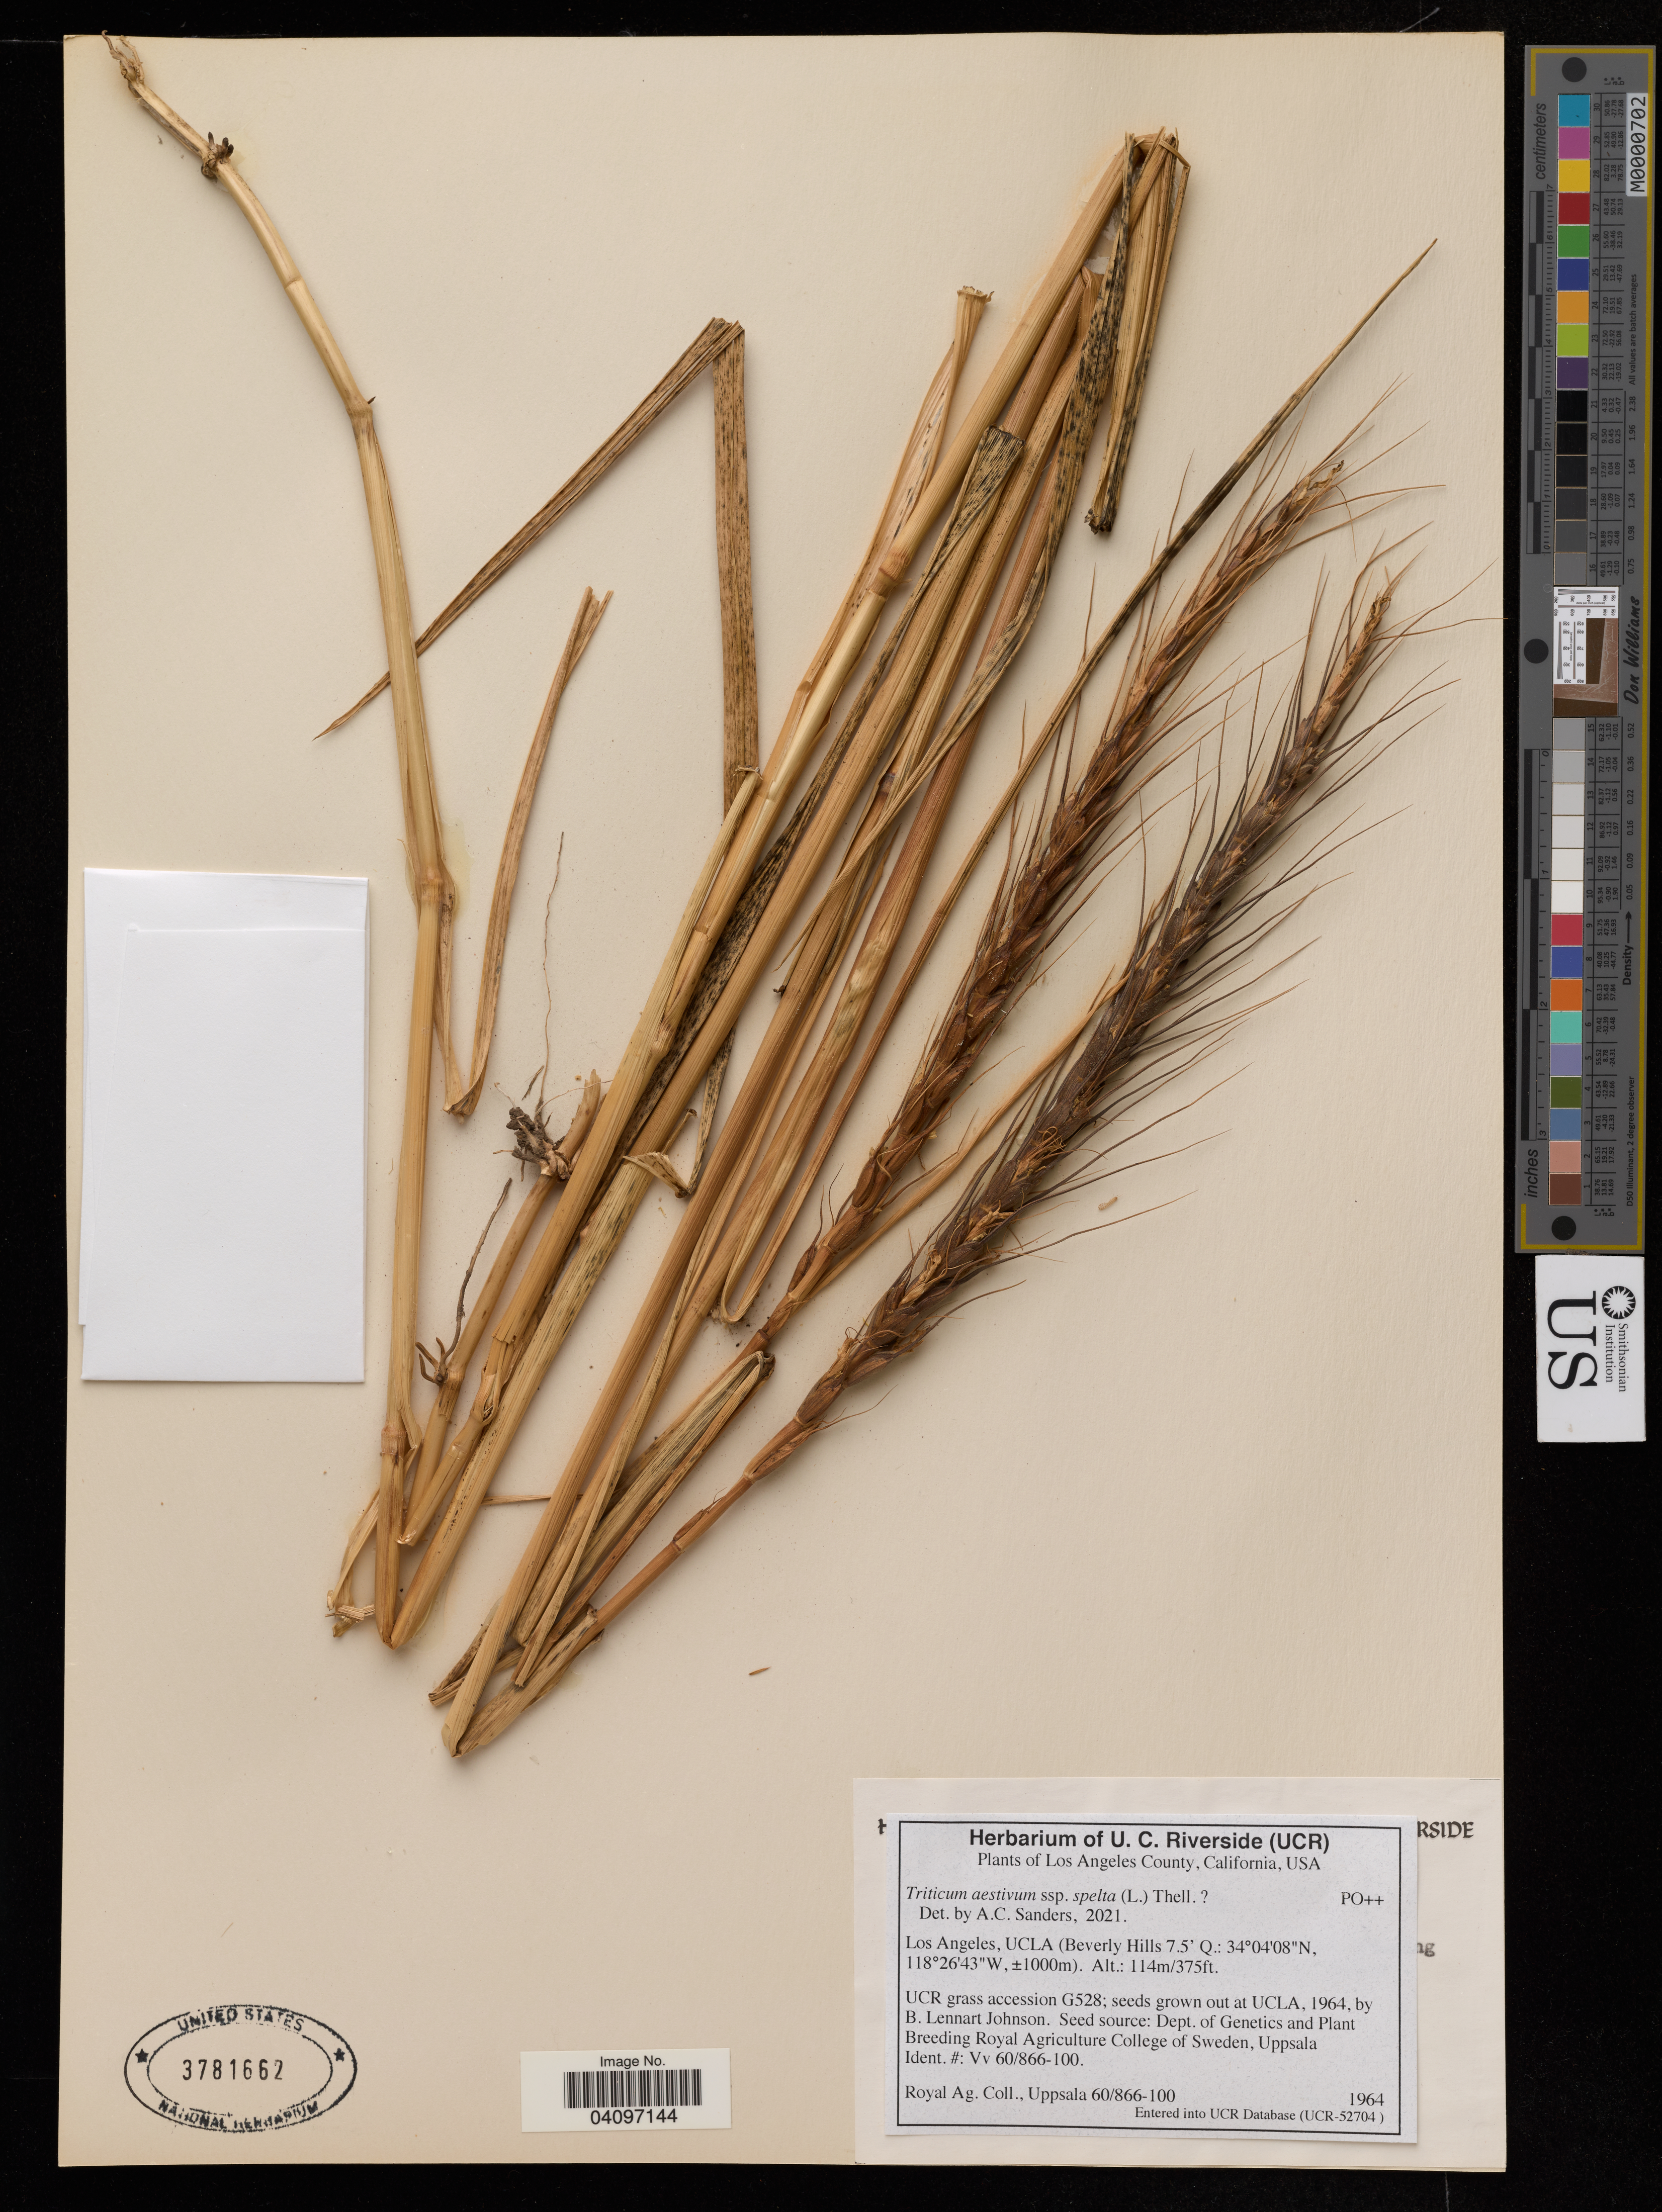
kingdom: Plantae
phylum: Tracheophyta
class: Liliopsida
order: Poales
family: Poaceae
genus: Triticum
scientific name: Triticum aestivum subsp. spelta var. coeruleum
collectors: Royal Ag. College (Uppsala)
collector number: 60/866-100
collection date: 1964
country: United States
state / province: California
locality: Los Angeles County, UCLA (Beverly Hill 7.5').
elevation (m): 114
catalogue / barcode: US 3781662